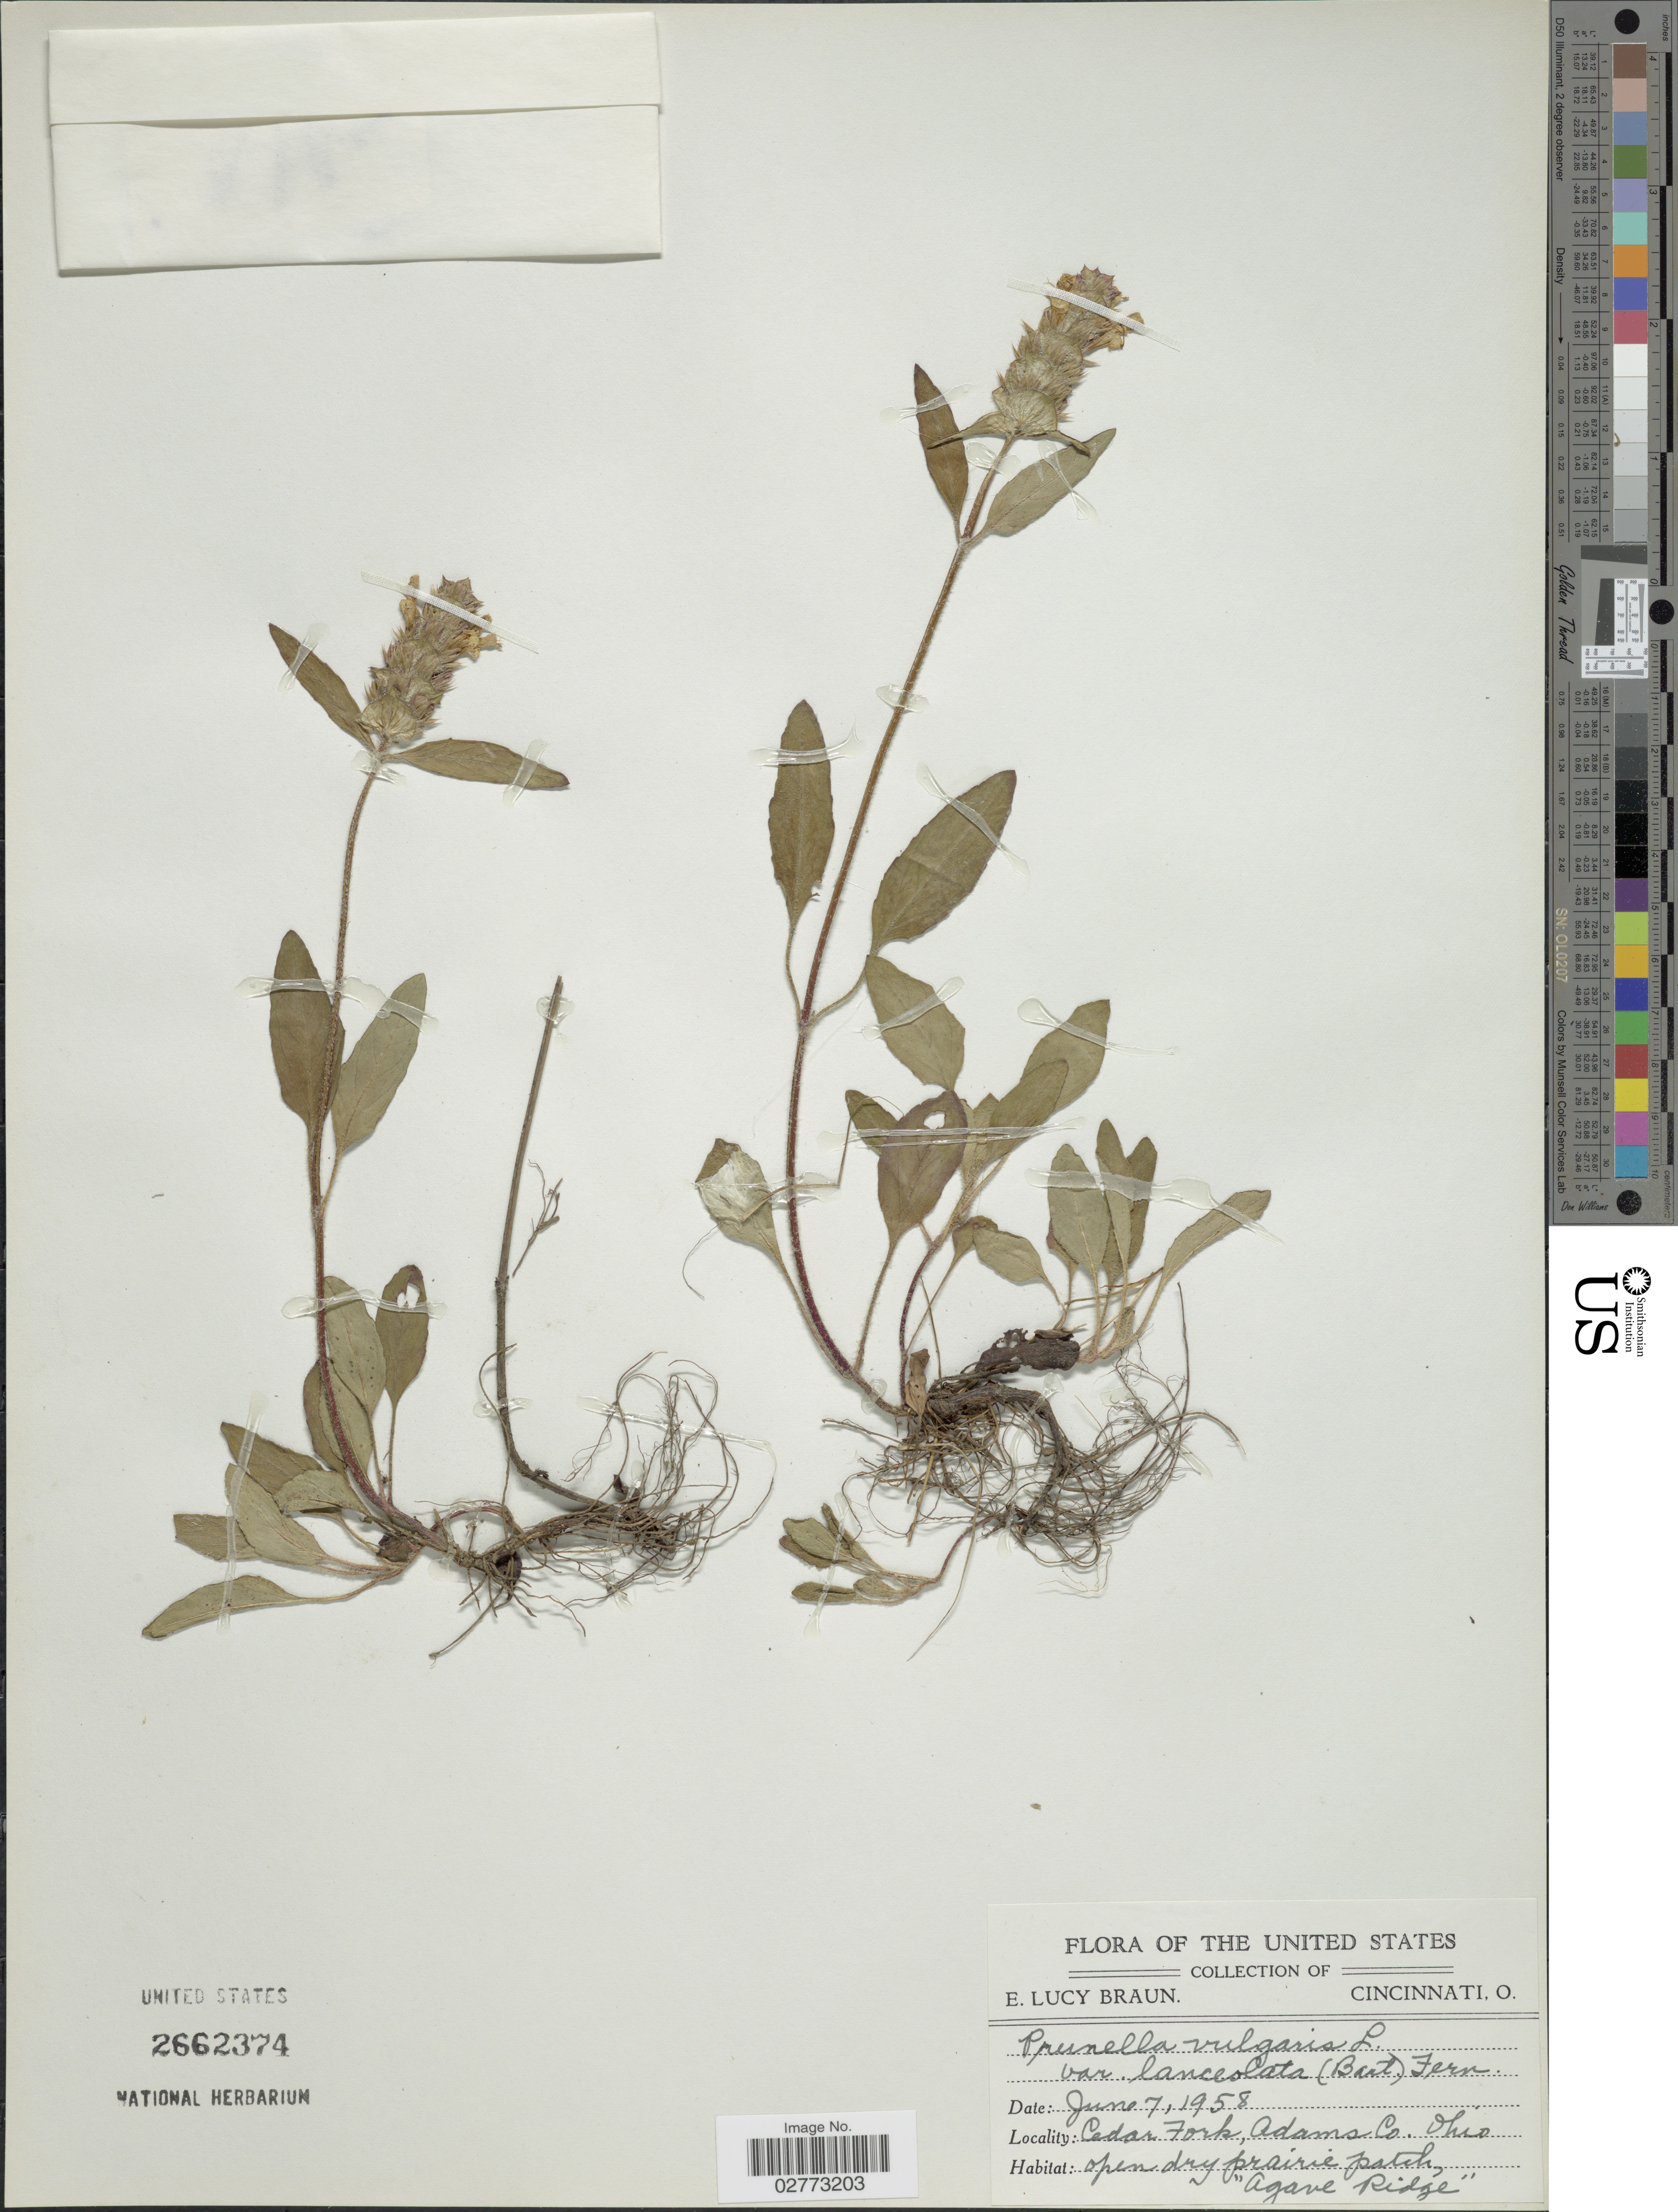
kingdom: Plantae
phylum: Tracheophyta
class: Magnoliopsida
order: Lamiales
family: Lamiaceae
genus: Prunella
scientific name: Prunella vulgaris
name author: L.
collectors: E. L. Braun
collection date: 1958-06-07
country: United States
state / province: Ohio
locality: Cedar Fork, Adams Co, "Agave Ridge".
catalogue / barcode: US 2662374